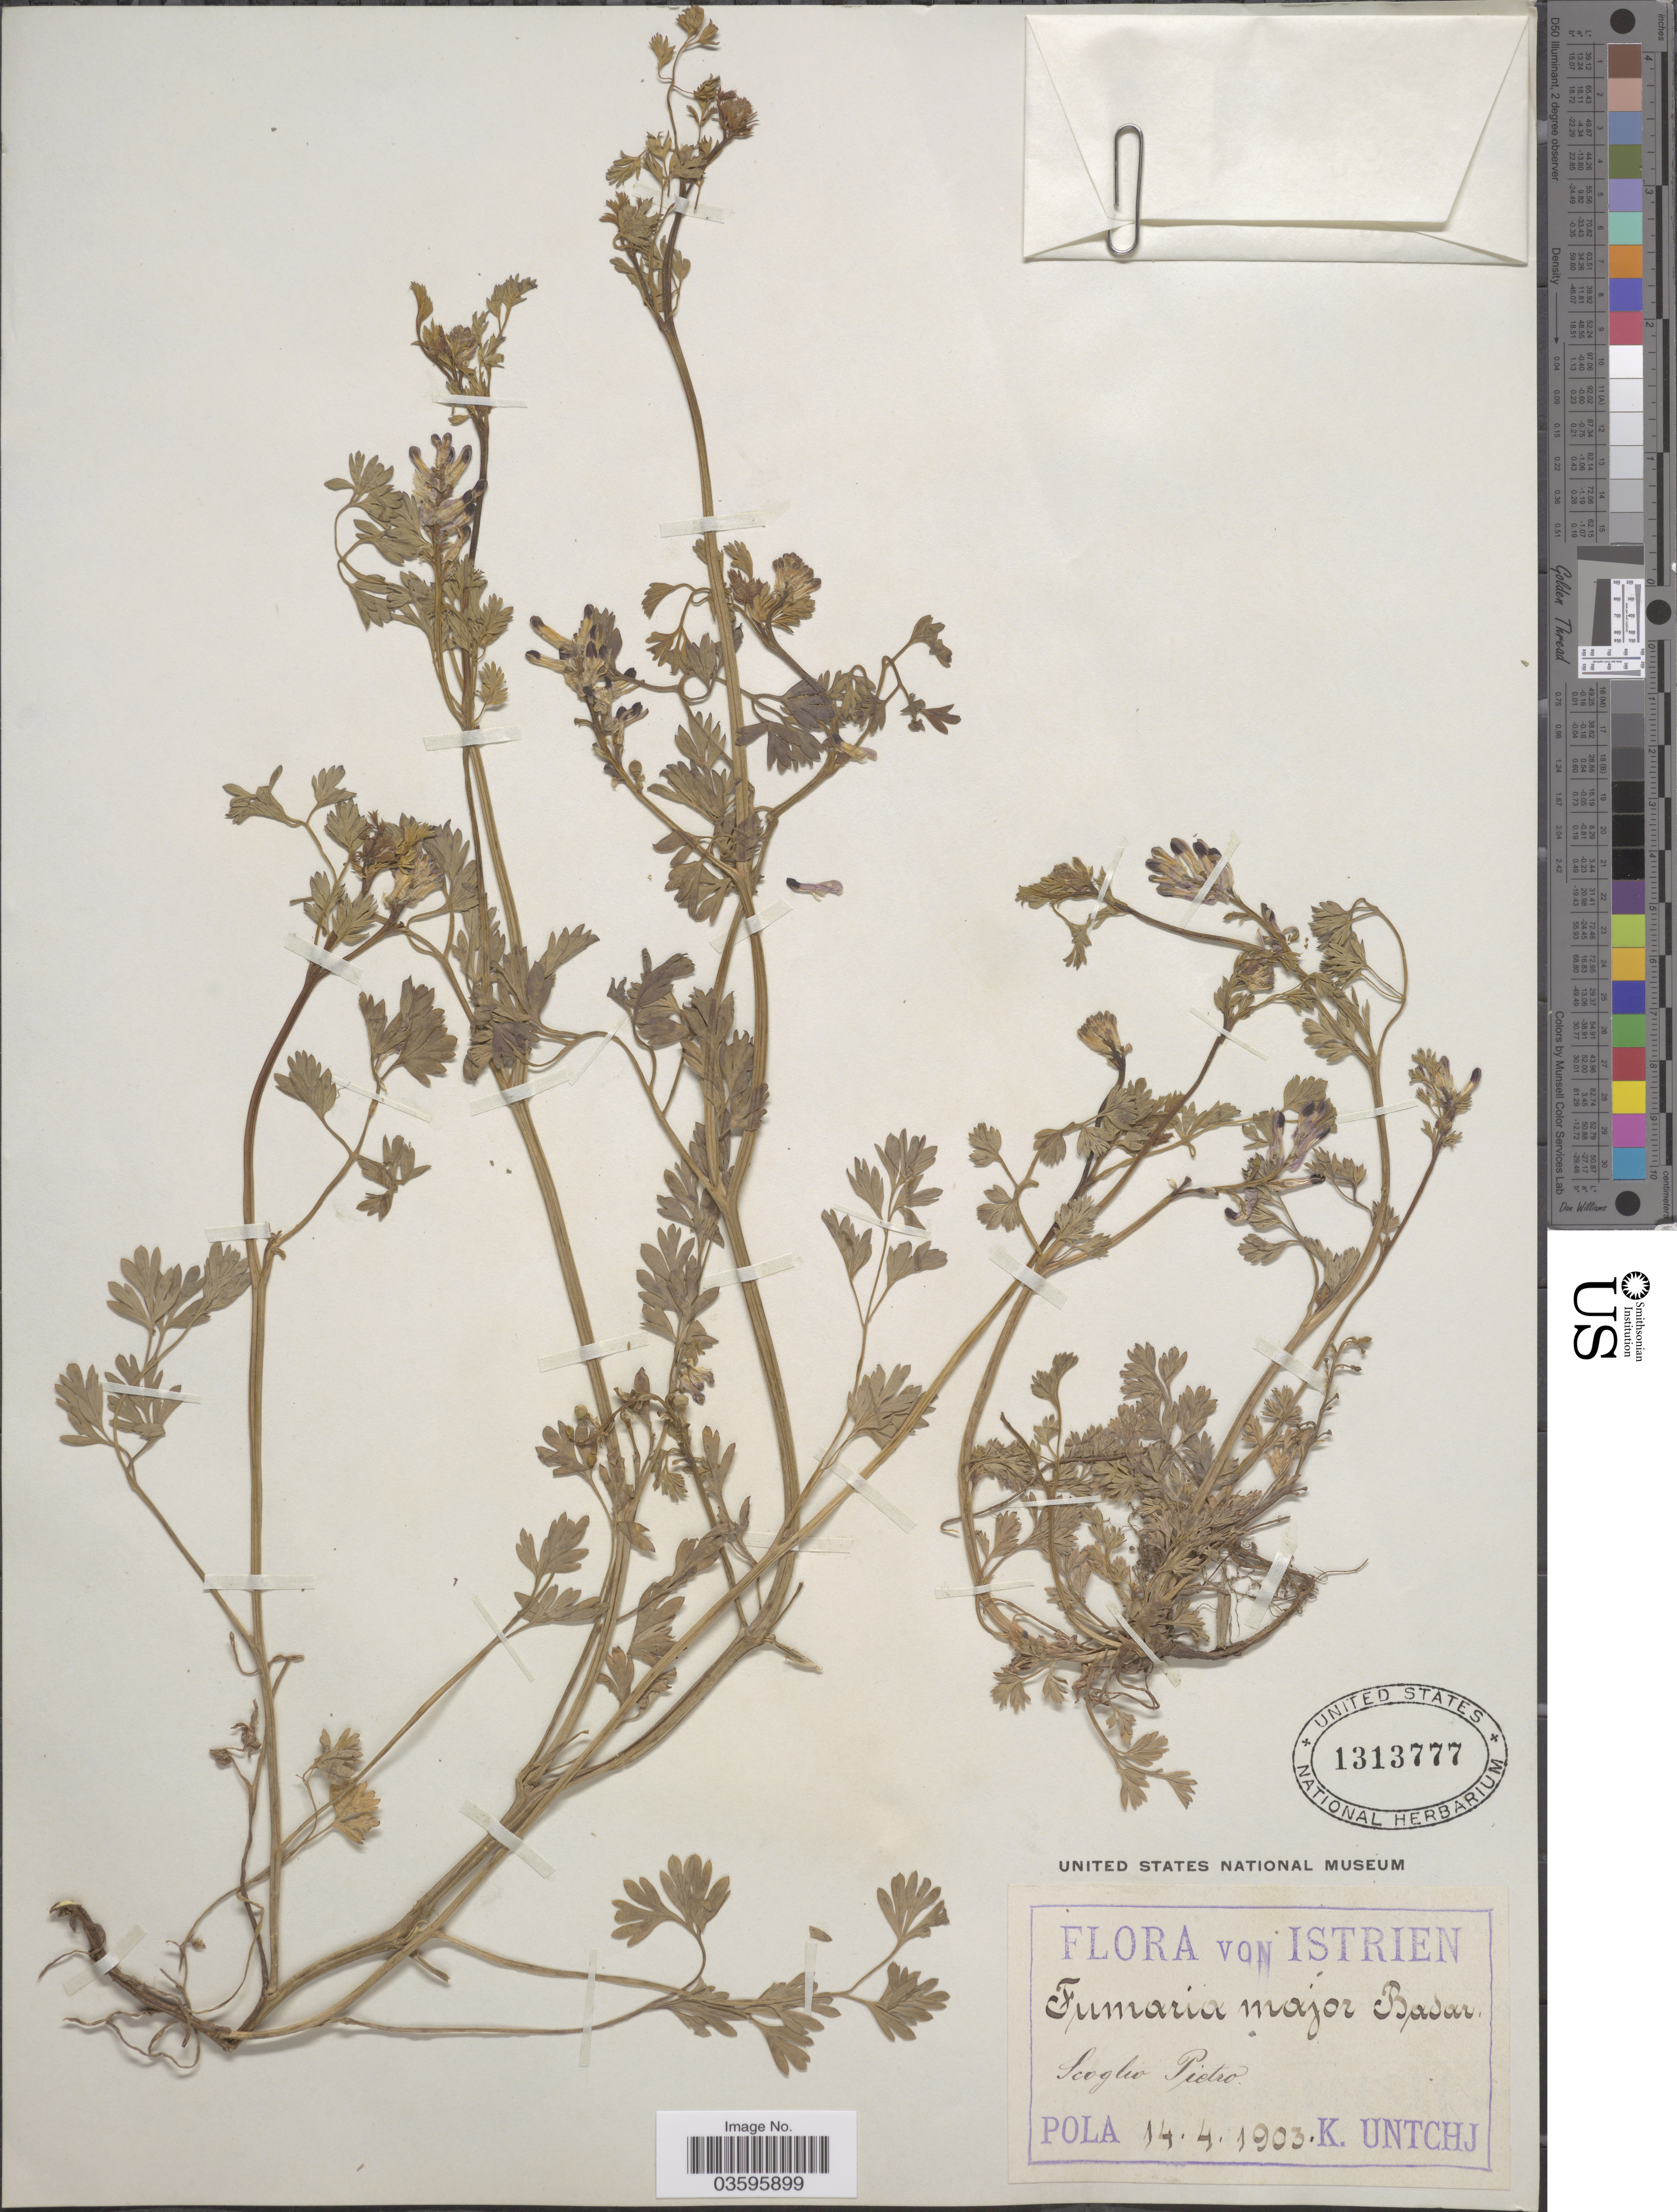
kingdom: Plantae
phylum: Tracheophyta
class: Magnoliopsida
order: Ranunculales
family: Papaveraceae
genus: Fumaria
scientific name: Fumaria major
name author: Roth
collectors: K. Untchj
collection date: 1903-04-14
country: Croatia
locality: Istrien. Scoglio Pietro. Pola [unsure placement].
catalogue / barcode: US 1313777